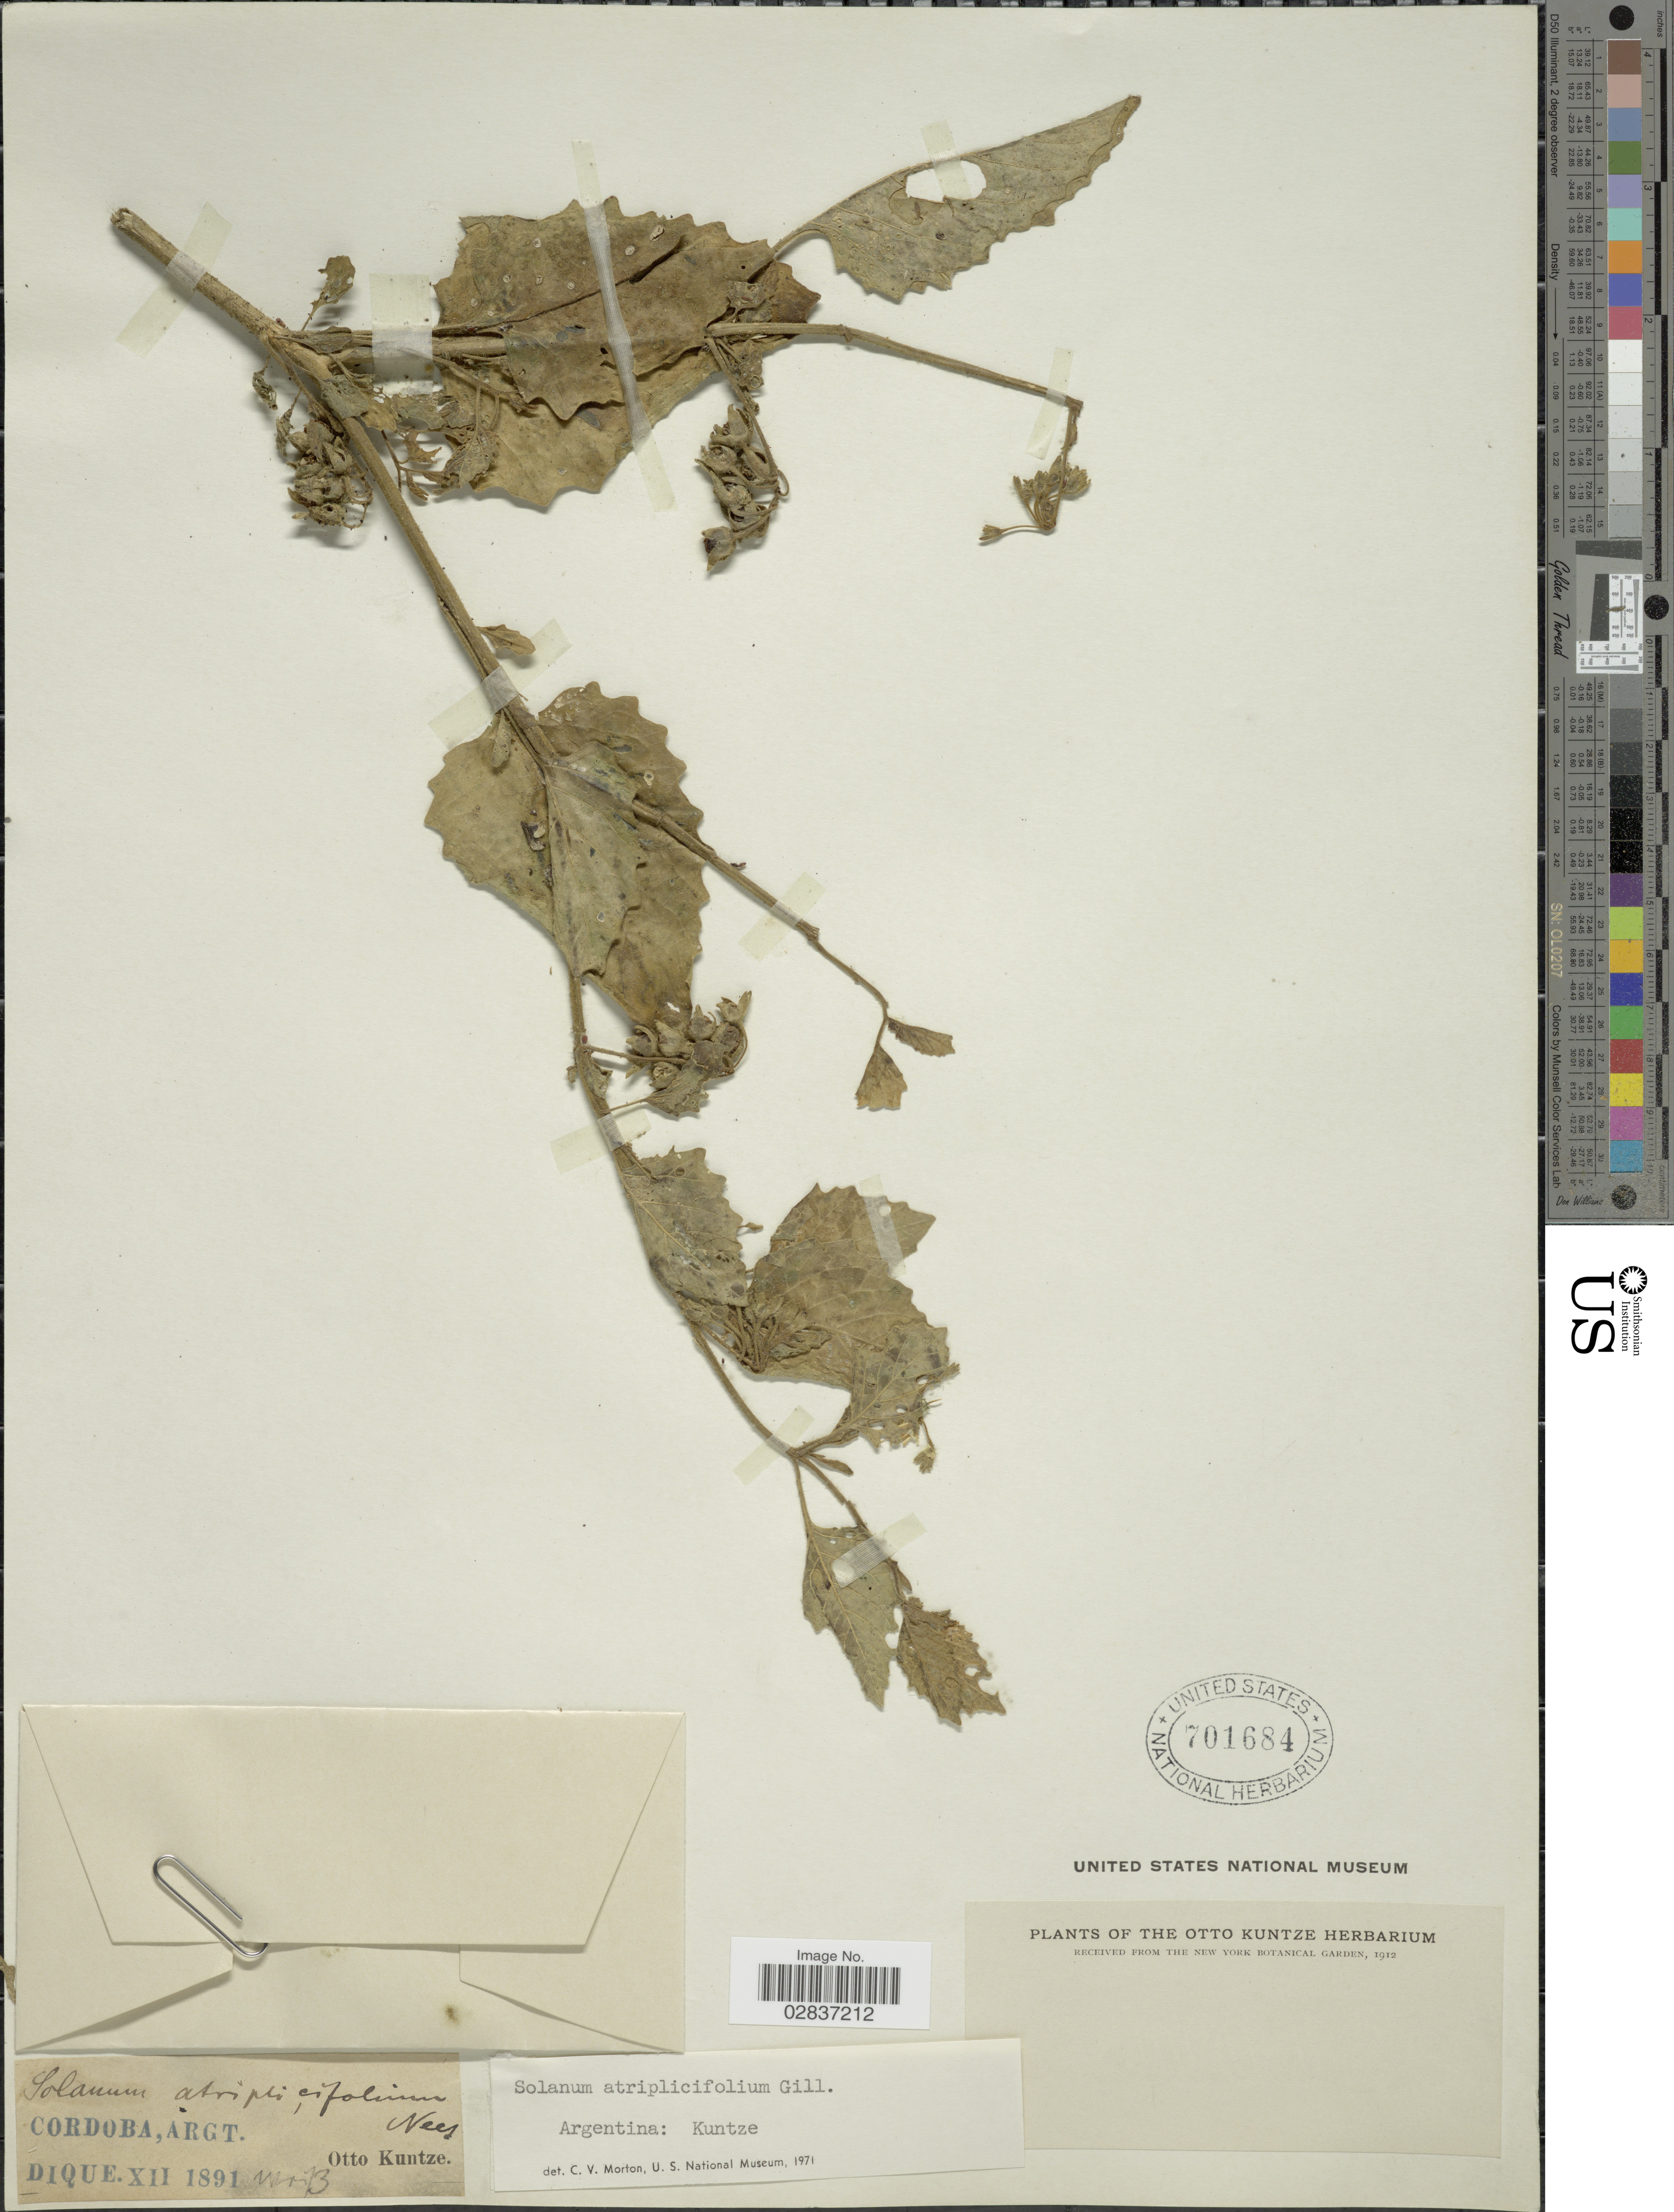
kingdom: Plantae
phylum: Tracheophyta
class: Magnoliopsida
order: Solanales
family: Solanaceae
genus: Solanum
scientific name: Solanum atriplicifolium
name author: Gillies ex Nees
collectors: C.E.O. Kuntze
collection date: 1891-03-13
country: Argentina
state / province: Cordoba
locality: Dique.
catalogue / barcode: US 701684